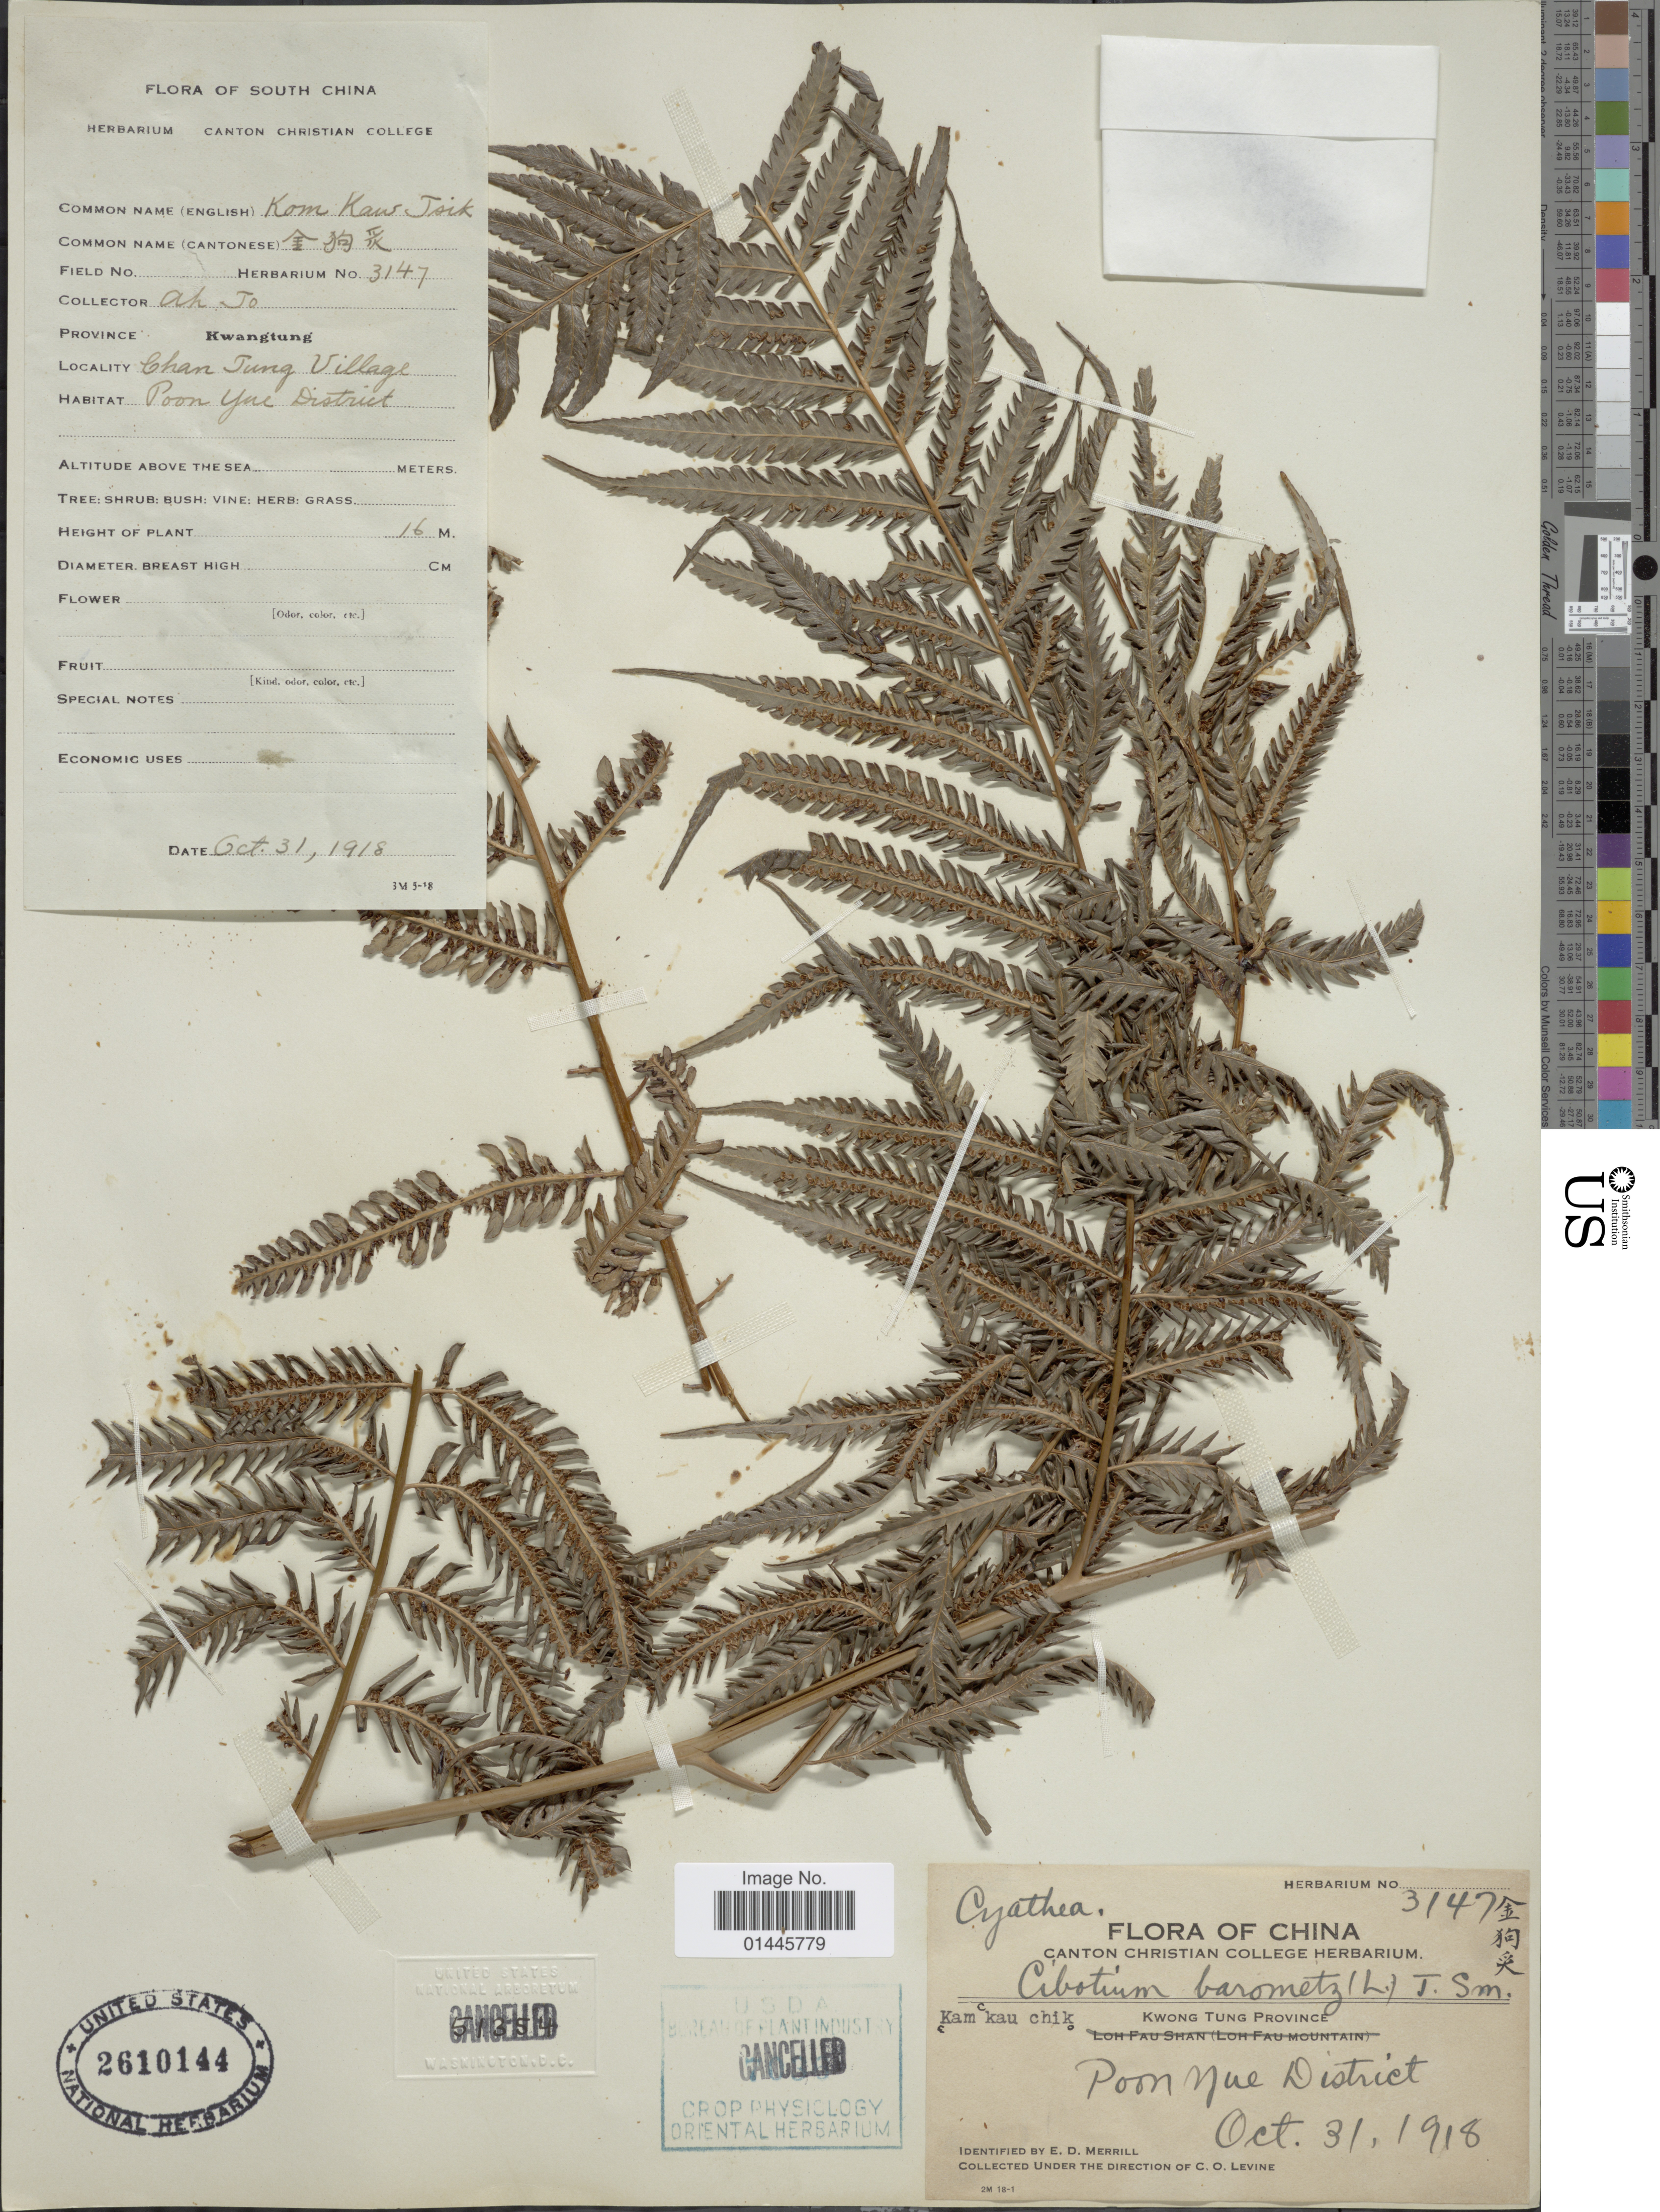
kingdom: Plantae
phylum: Tracheophyta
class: Polypodiopsida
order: Cyatheales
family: Cibotiaceae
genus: Cibotium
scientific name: Cibotium barometz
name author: (L.) J. Sm.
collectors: C. O. Levine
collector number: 3147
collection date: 1918-10-31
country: China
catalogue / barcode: US 2610144